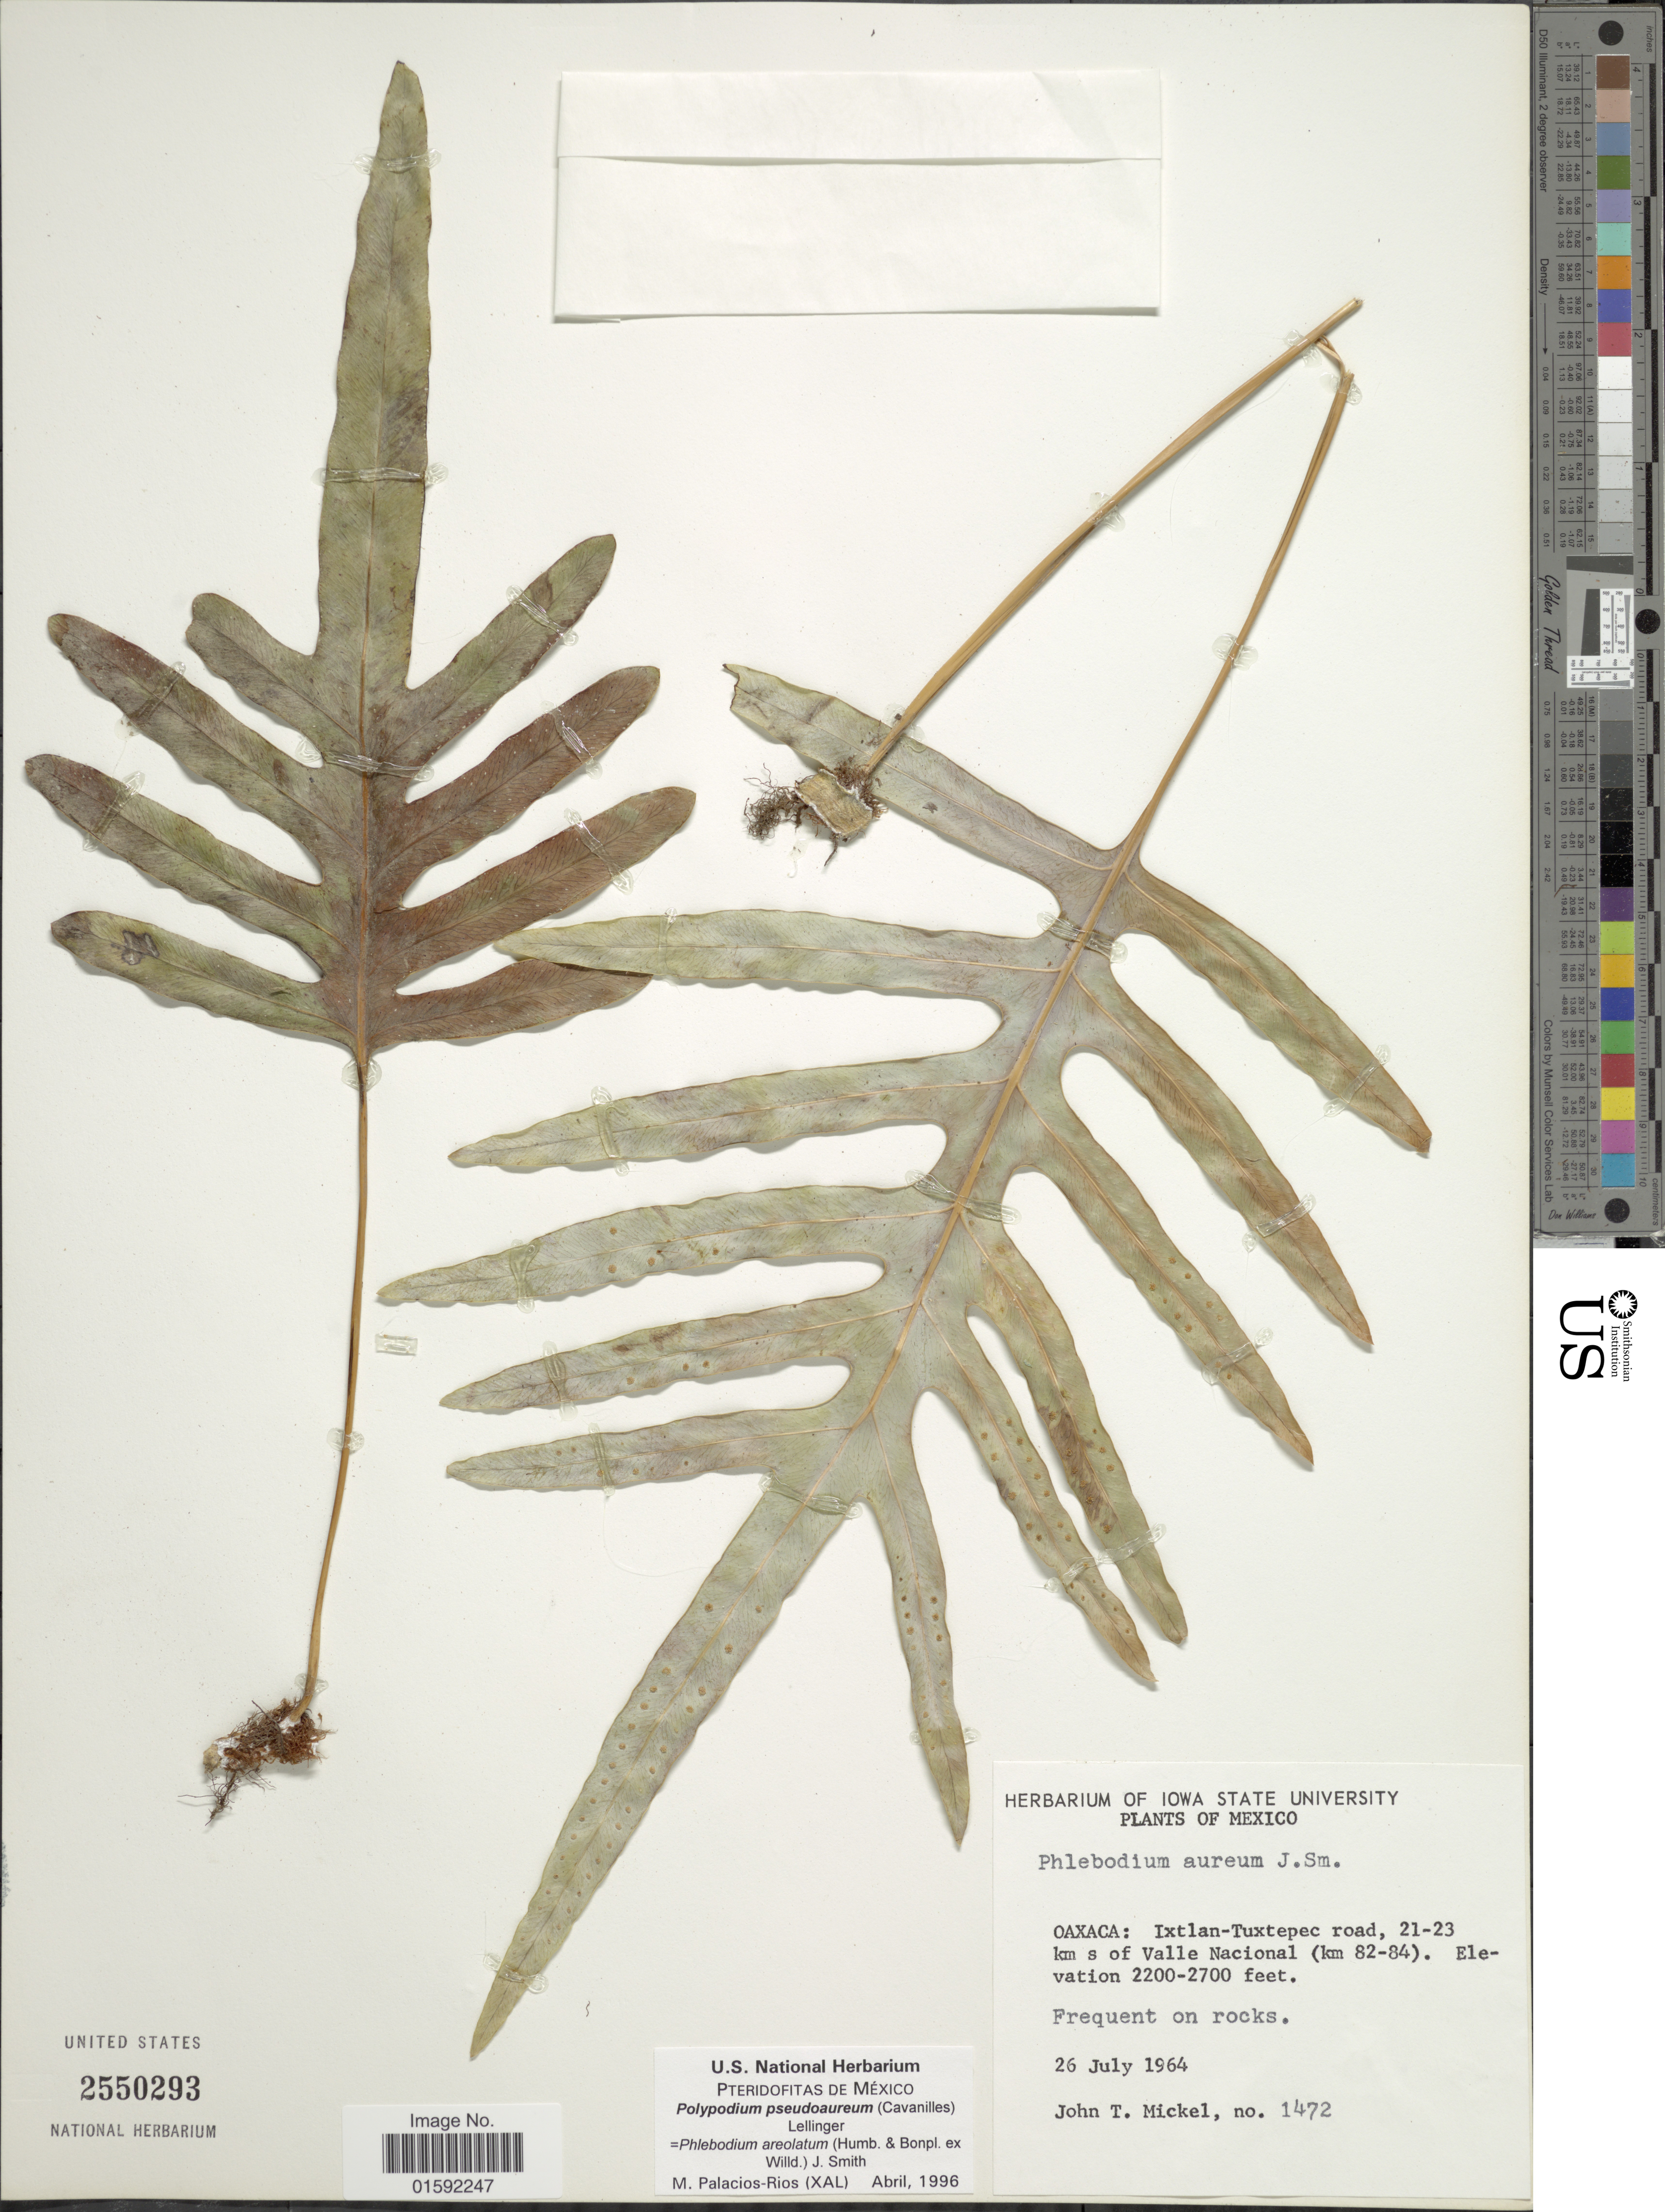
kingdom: Plantae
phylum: Tracheophyta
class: Polypodiopsida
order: Polypodiales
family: Polypodiaceae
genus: Phlebodium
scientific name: Phlebodium pseudoaureum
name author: (Cav.) Lellinger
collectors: J. T. Mickel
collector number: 1472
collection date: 1964-07-26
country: Mexico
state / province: Oaxaca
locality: Mexico, Ixtlan-Tuxtepec road, 21-23 km s of Valle Nacional (km 82-84).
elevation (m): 671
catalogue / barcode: US 2550293